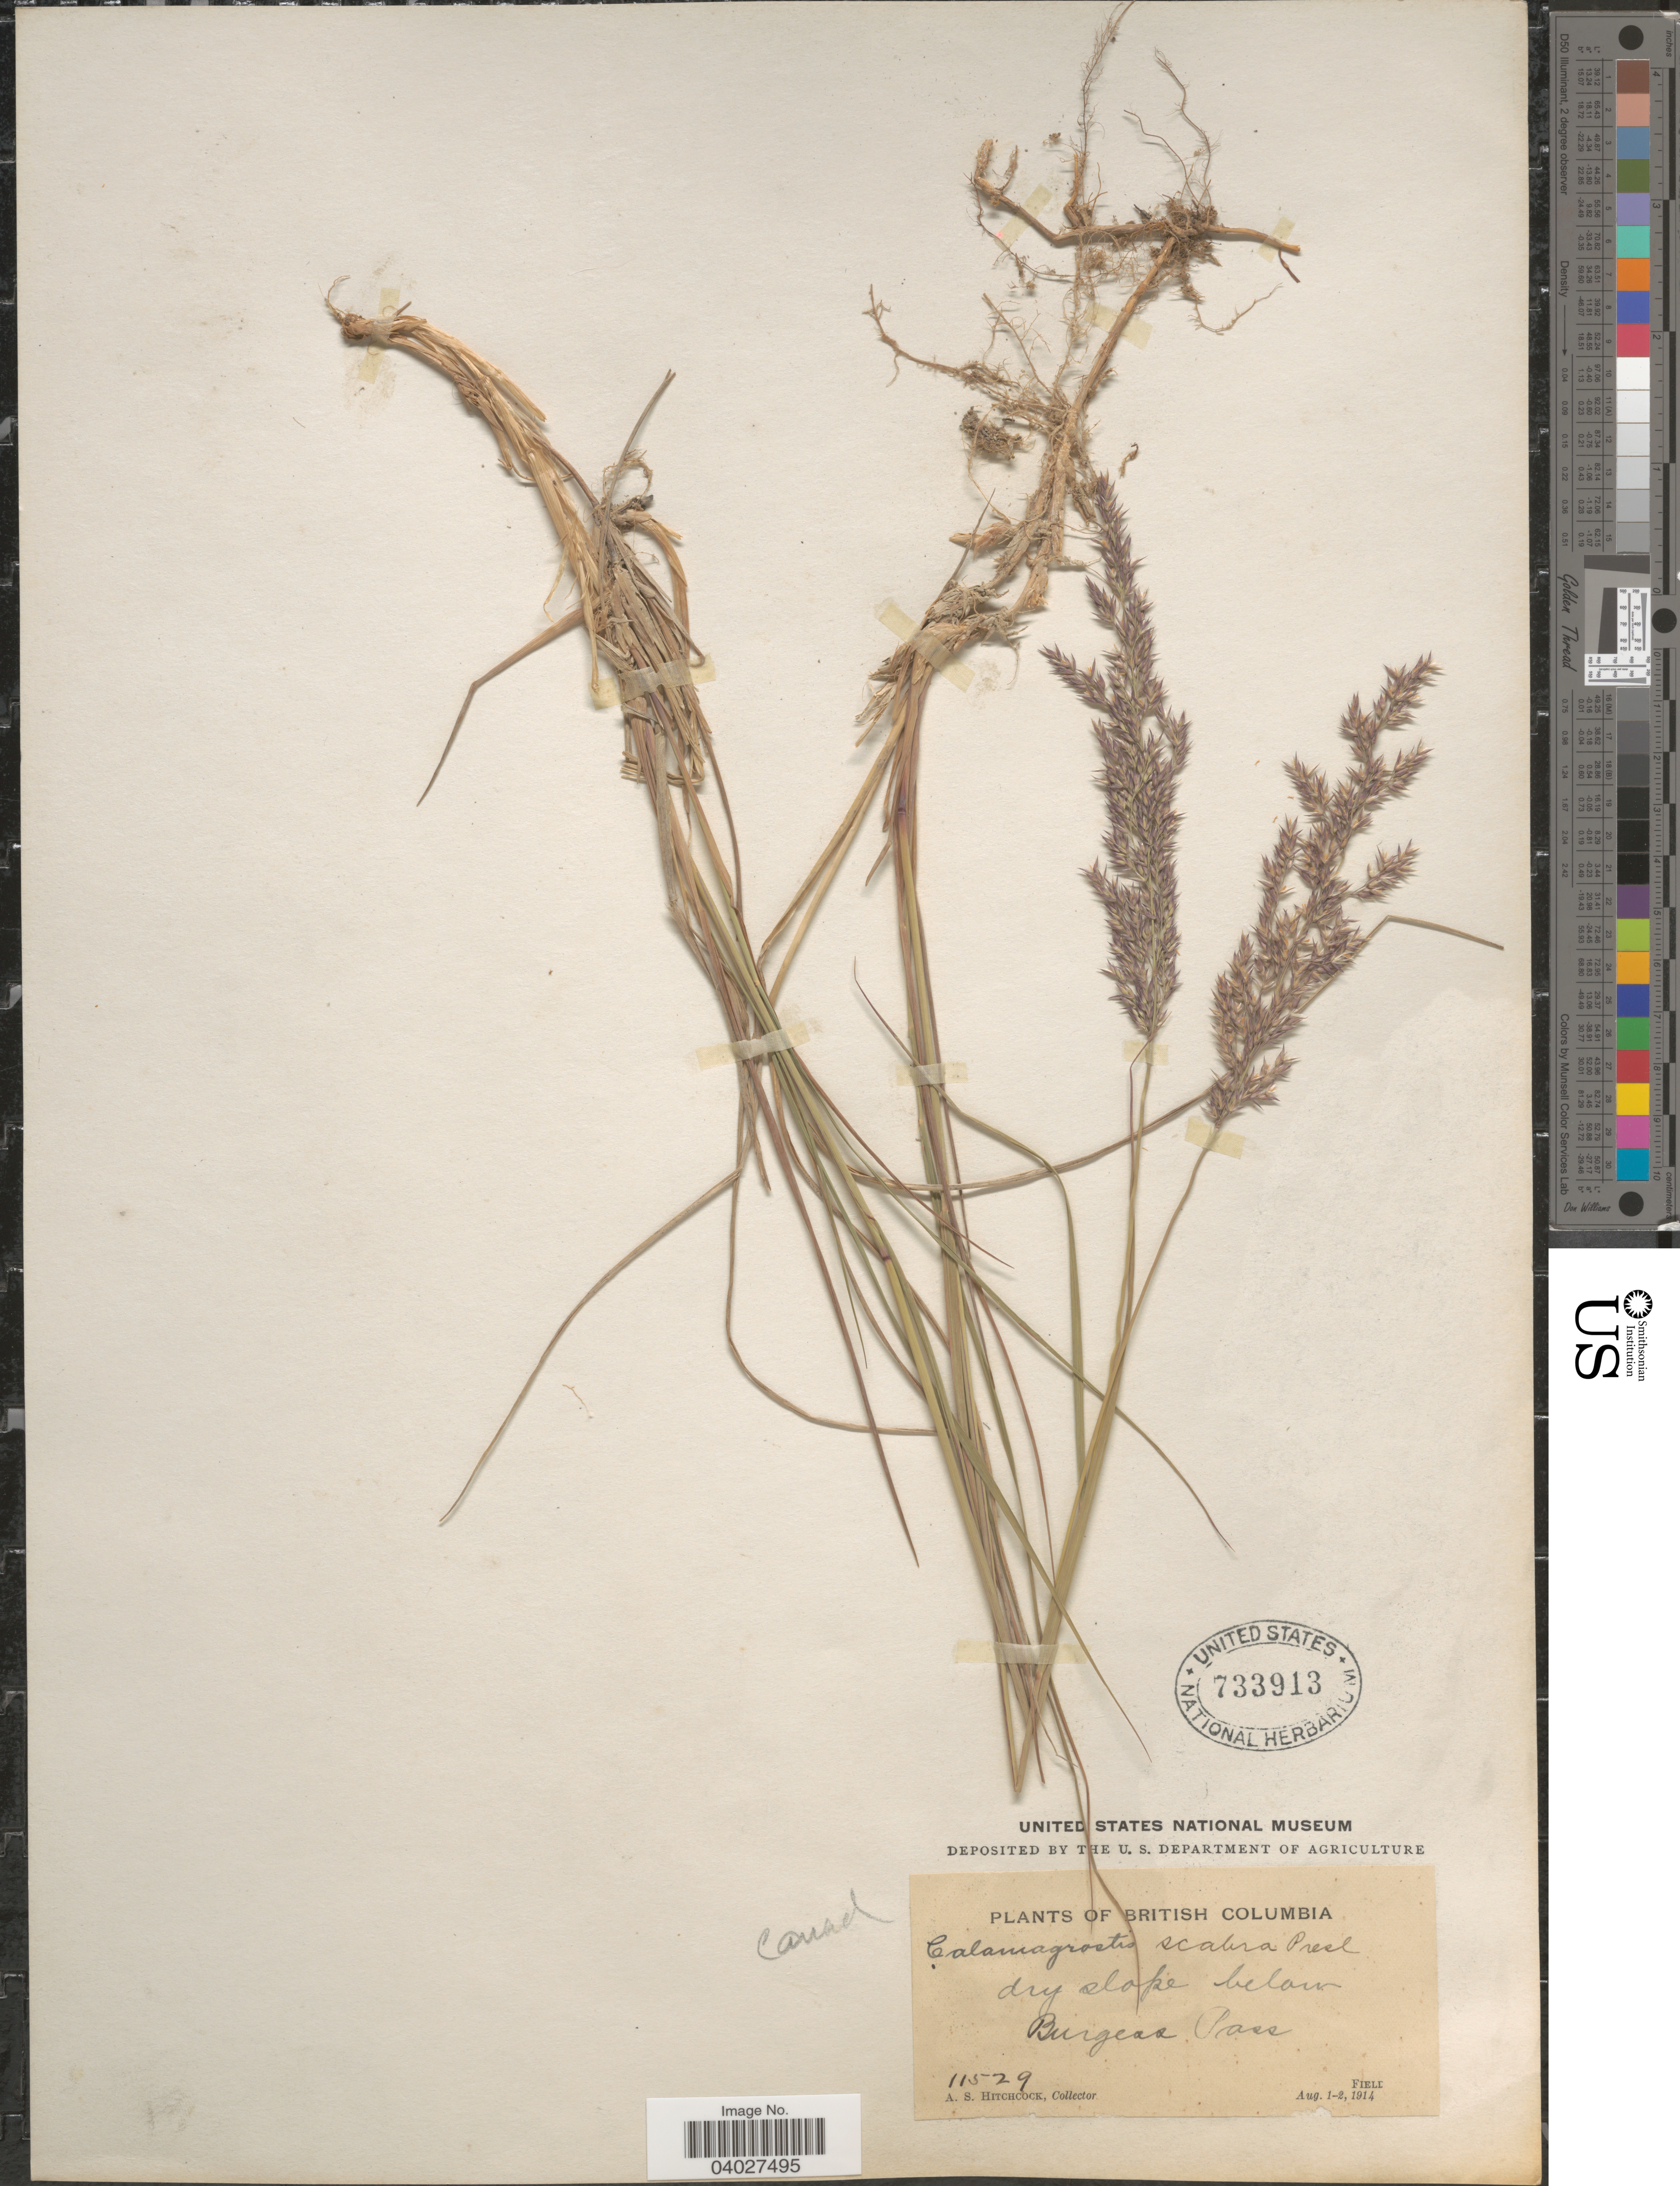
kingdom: Plantae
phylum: Tracheophyta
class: Liliopsida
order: Poales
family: Poaceae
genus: Calamagrostis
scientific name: Calamagrostis canadensis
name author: (Michx.) P. Beauv.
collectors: A. S. Hitchcock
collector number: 11529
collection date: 1914-08-01/1914-08-02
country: Canada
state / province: British Columbia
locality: Dry slope below Burgess Pass.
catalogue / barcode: US 733913